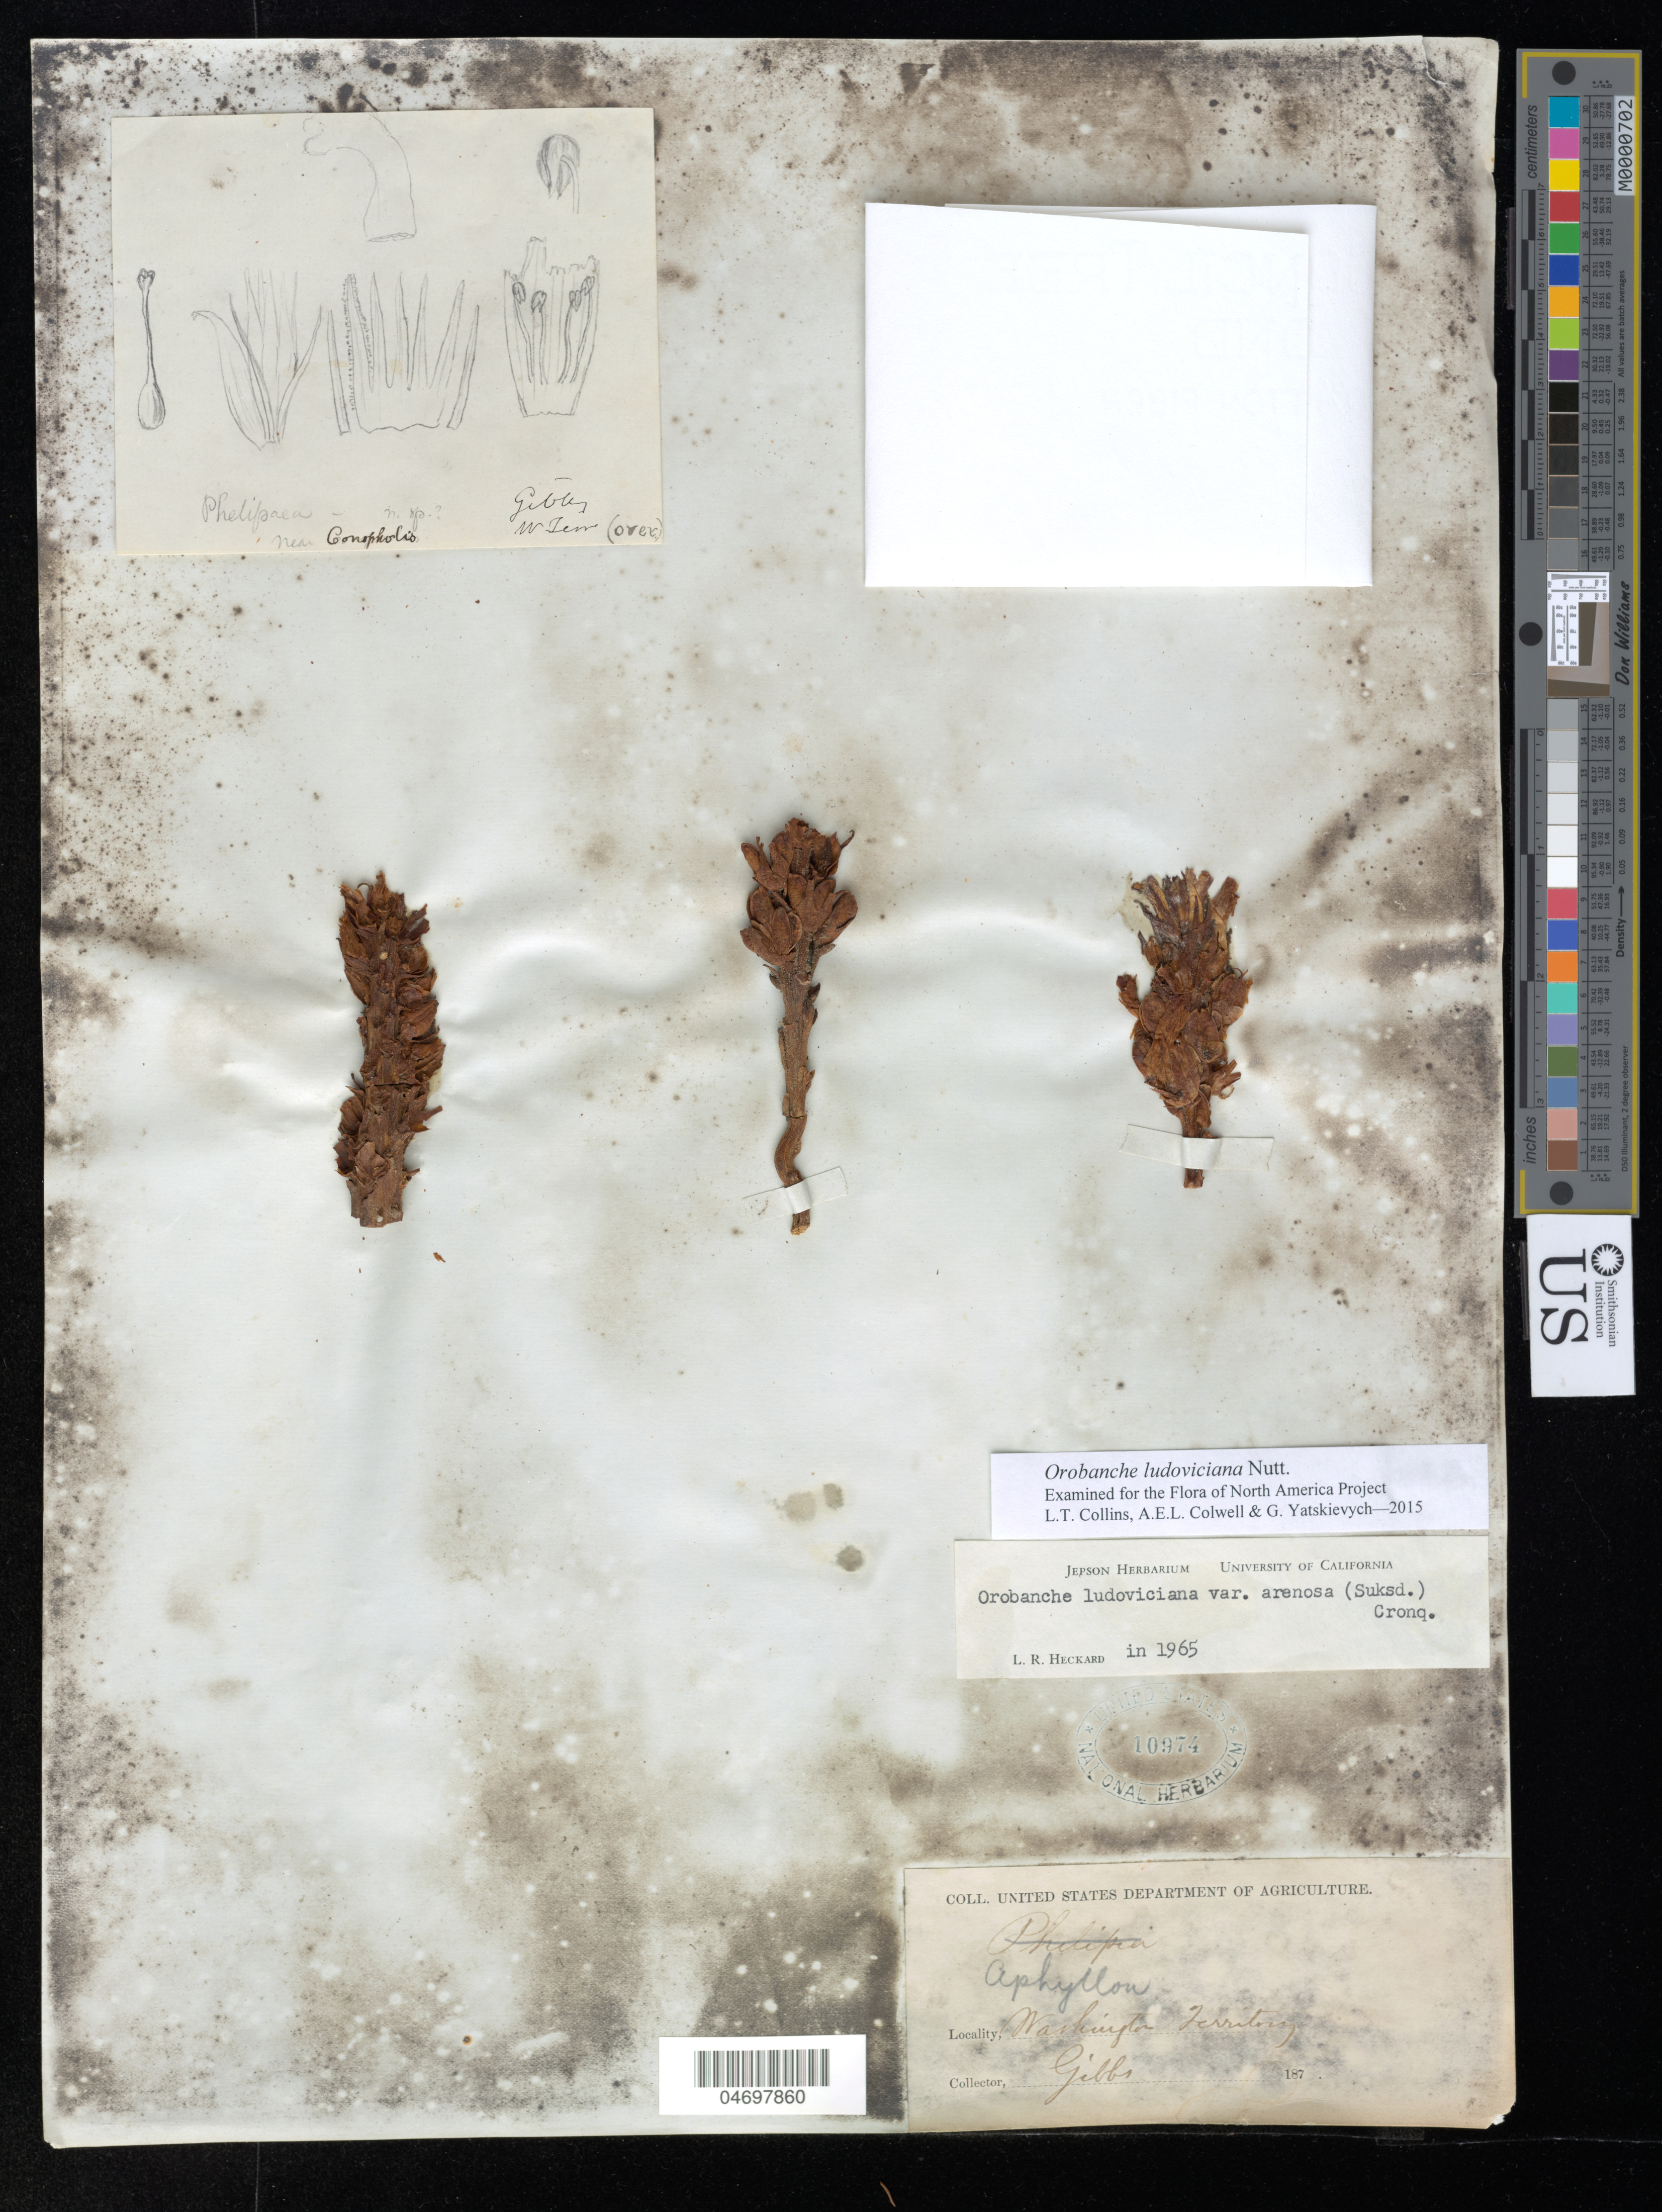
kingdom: Plantae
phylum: Tracheophyta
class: Magnoliopsida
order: Lamiales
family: Orobanchaceae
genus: Orobanche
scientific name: Orobanche ludoviciana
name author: Nutt.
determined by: Collins, L. T.; Colwell, A. E.; Yatskievych, G. A.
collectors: G. Gibbs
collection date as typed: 187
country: United States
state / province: Washington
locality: Washington Territory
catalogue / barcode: US 10974